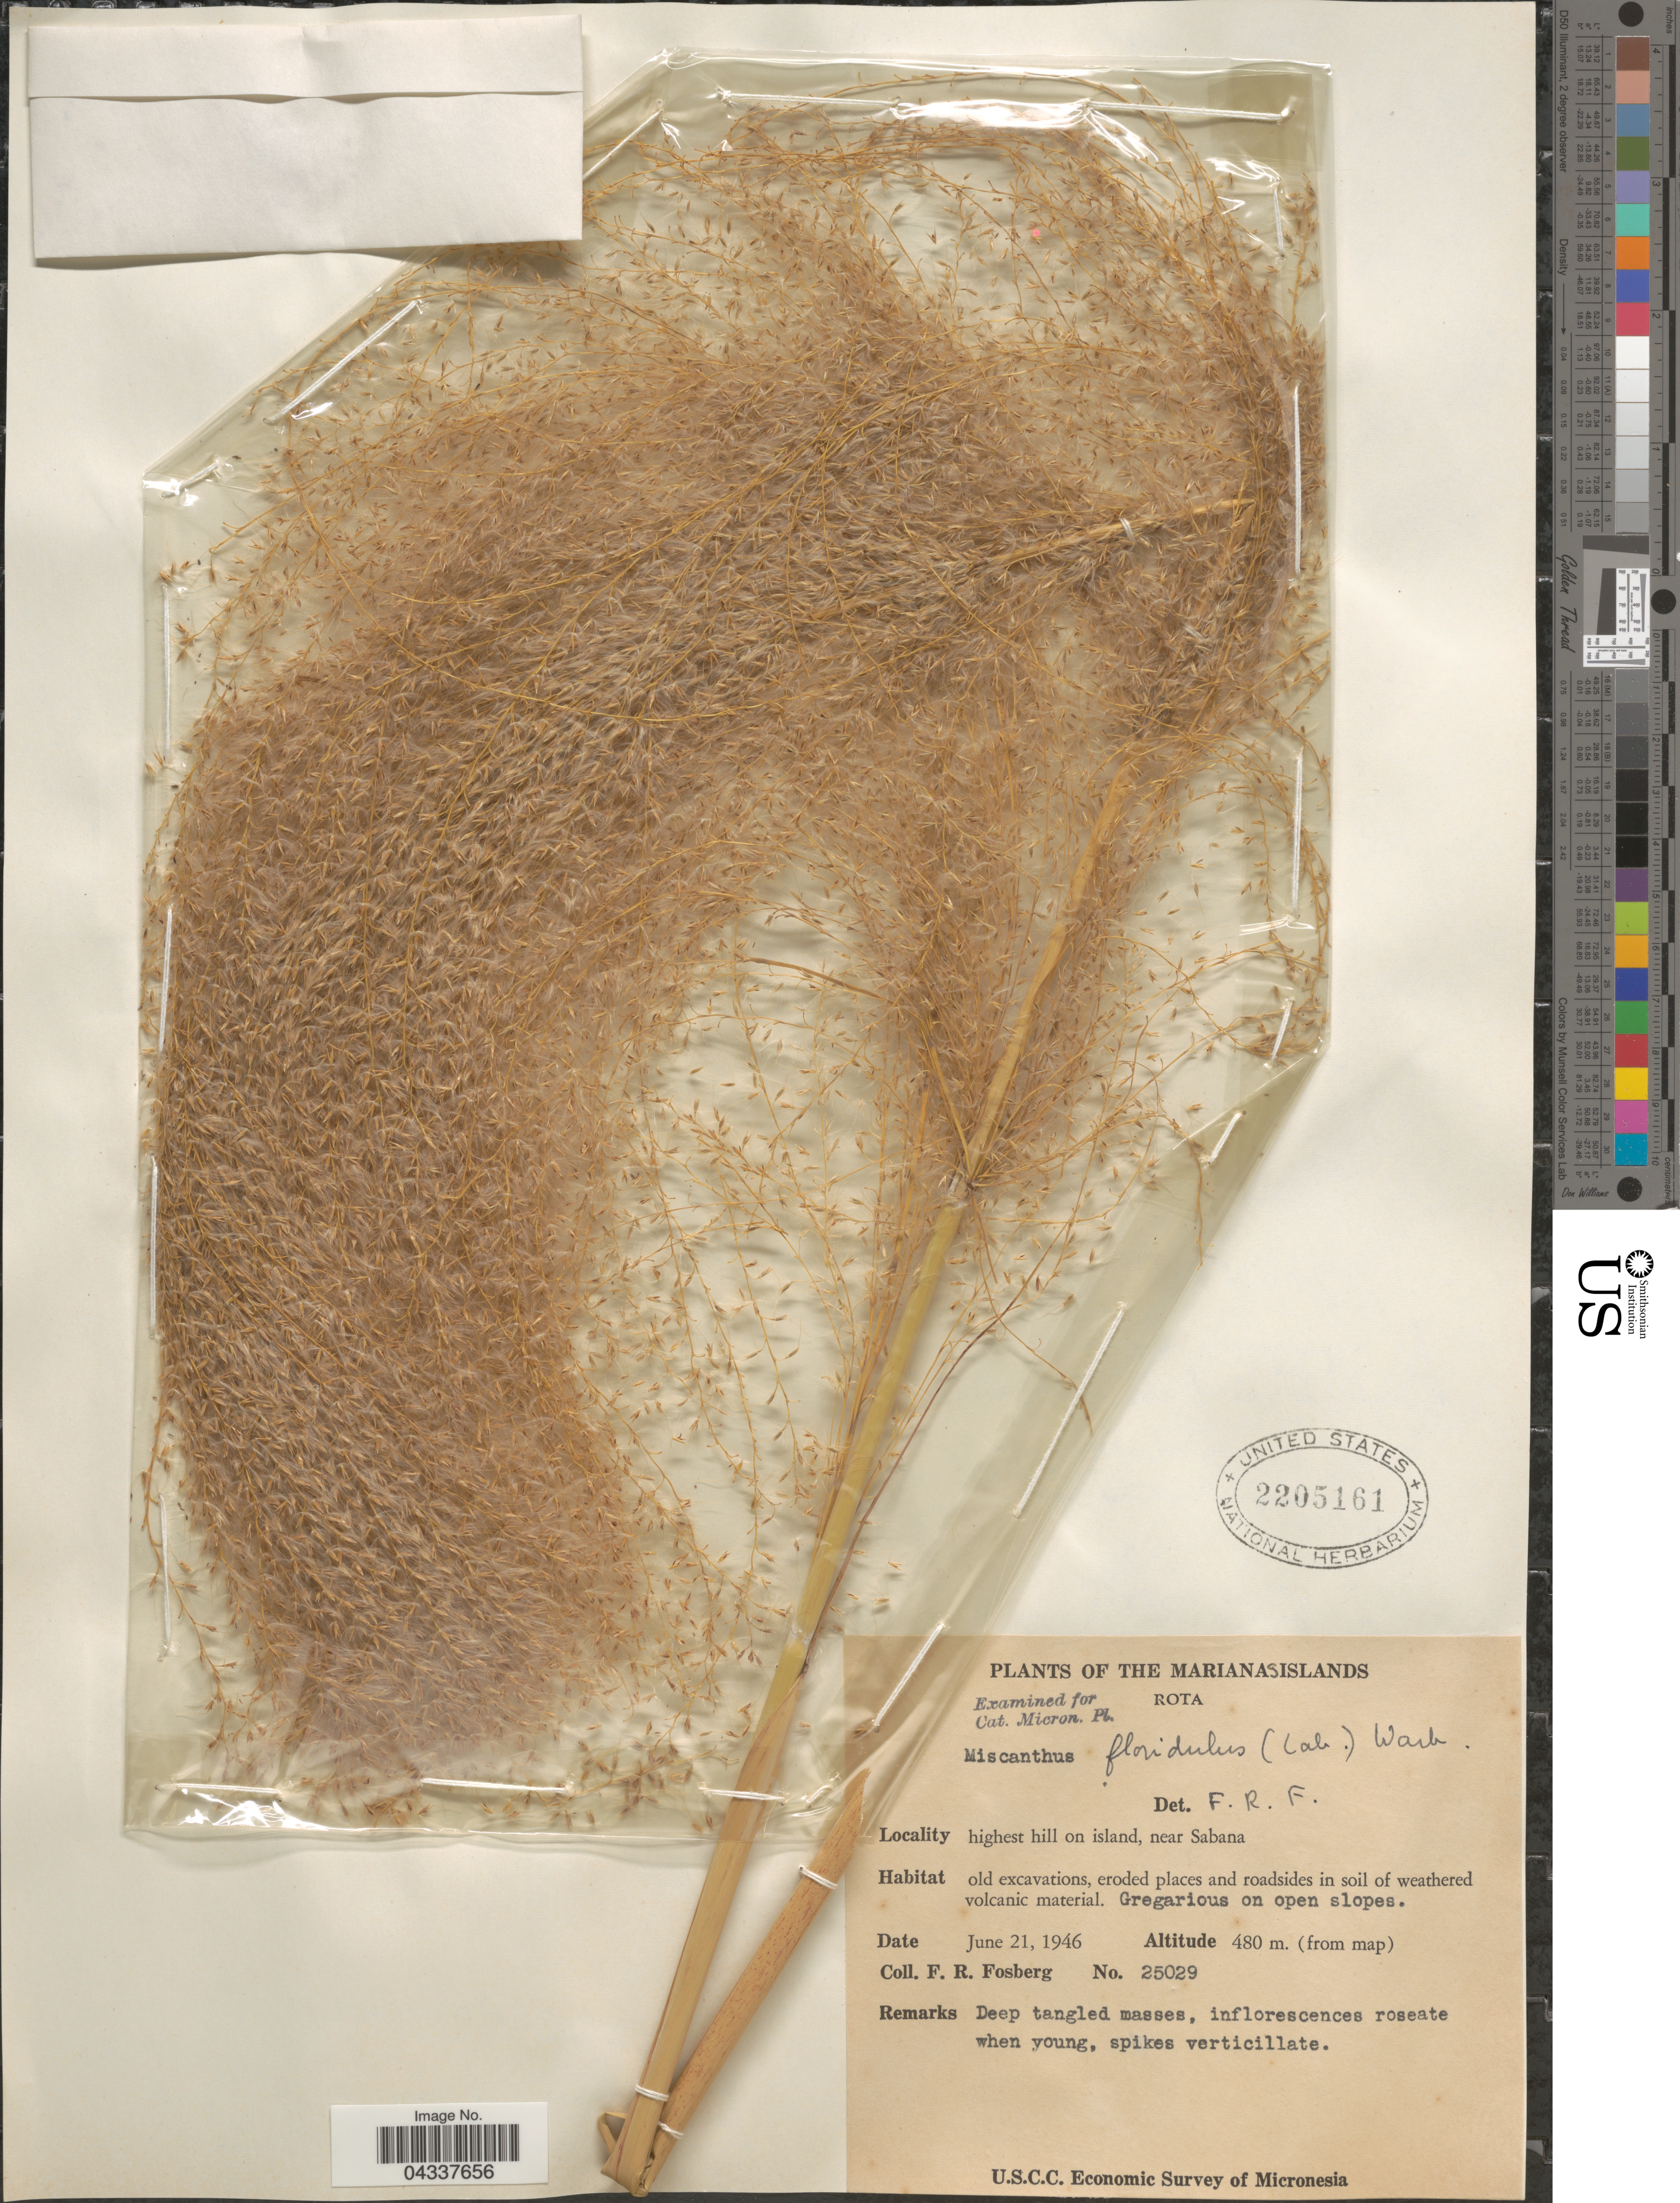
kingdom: Plantae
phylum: Tracheophyta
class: Liliopsida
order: Poales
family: Poaceae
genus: Miscanthus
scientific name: Miscanthus floridulus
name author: (Labill.) Warb.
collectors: F. R. Fosberg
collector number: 25029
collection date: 1946-06-21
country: Northern Mariana Islands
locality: Mariana Islands. Rota. Highest hill on island, near Sabana. U. S. C. C. Economic Survey of Micronesia.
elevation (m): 480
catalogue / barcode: US 2205161